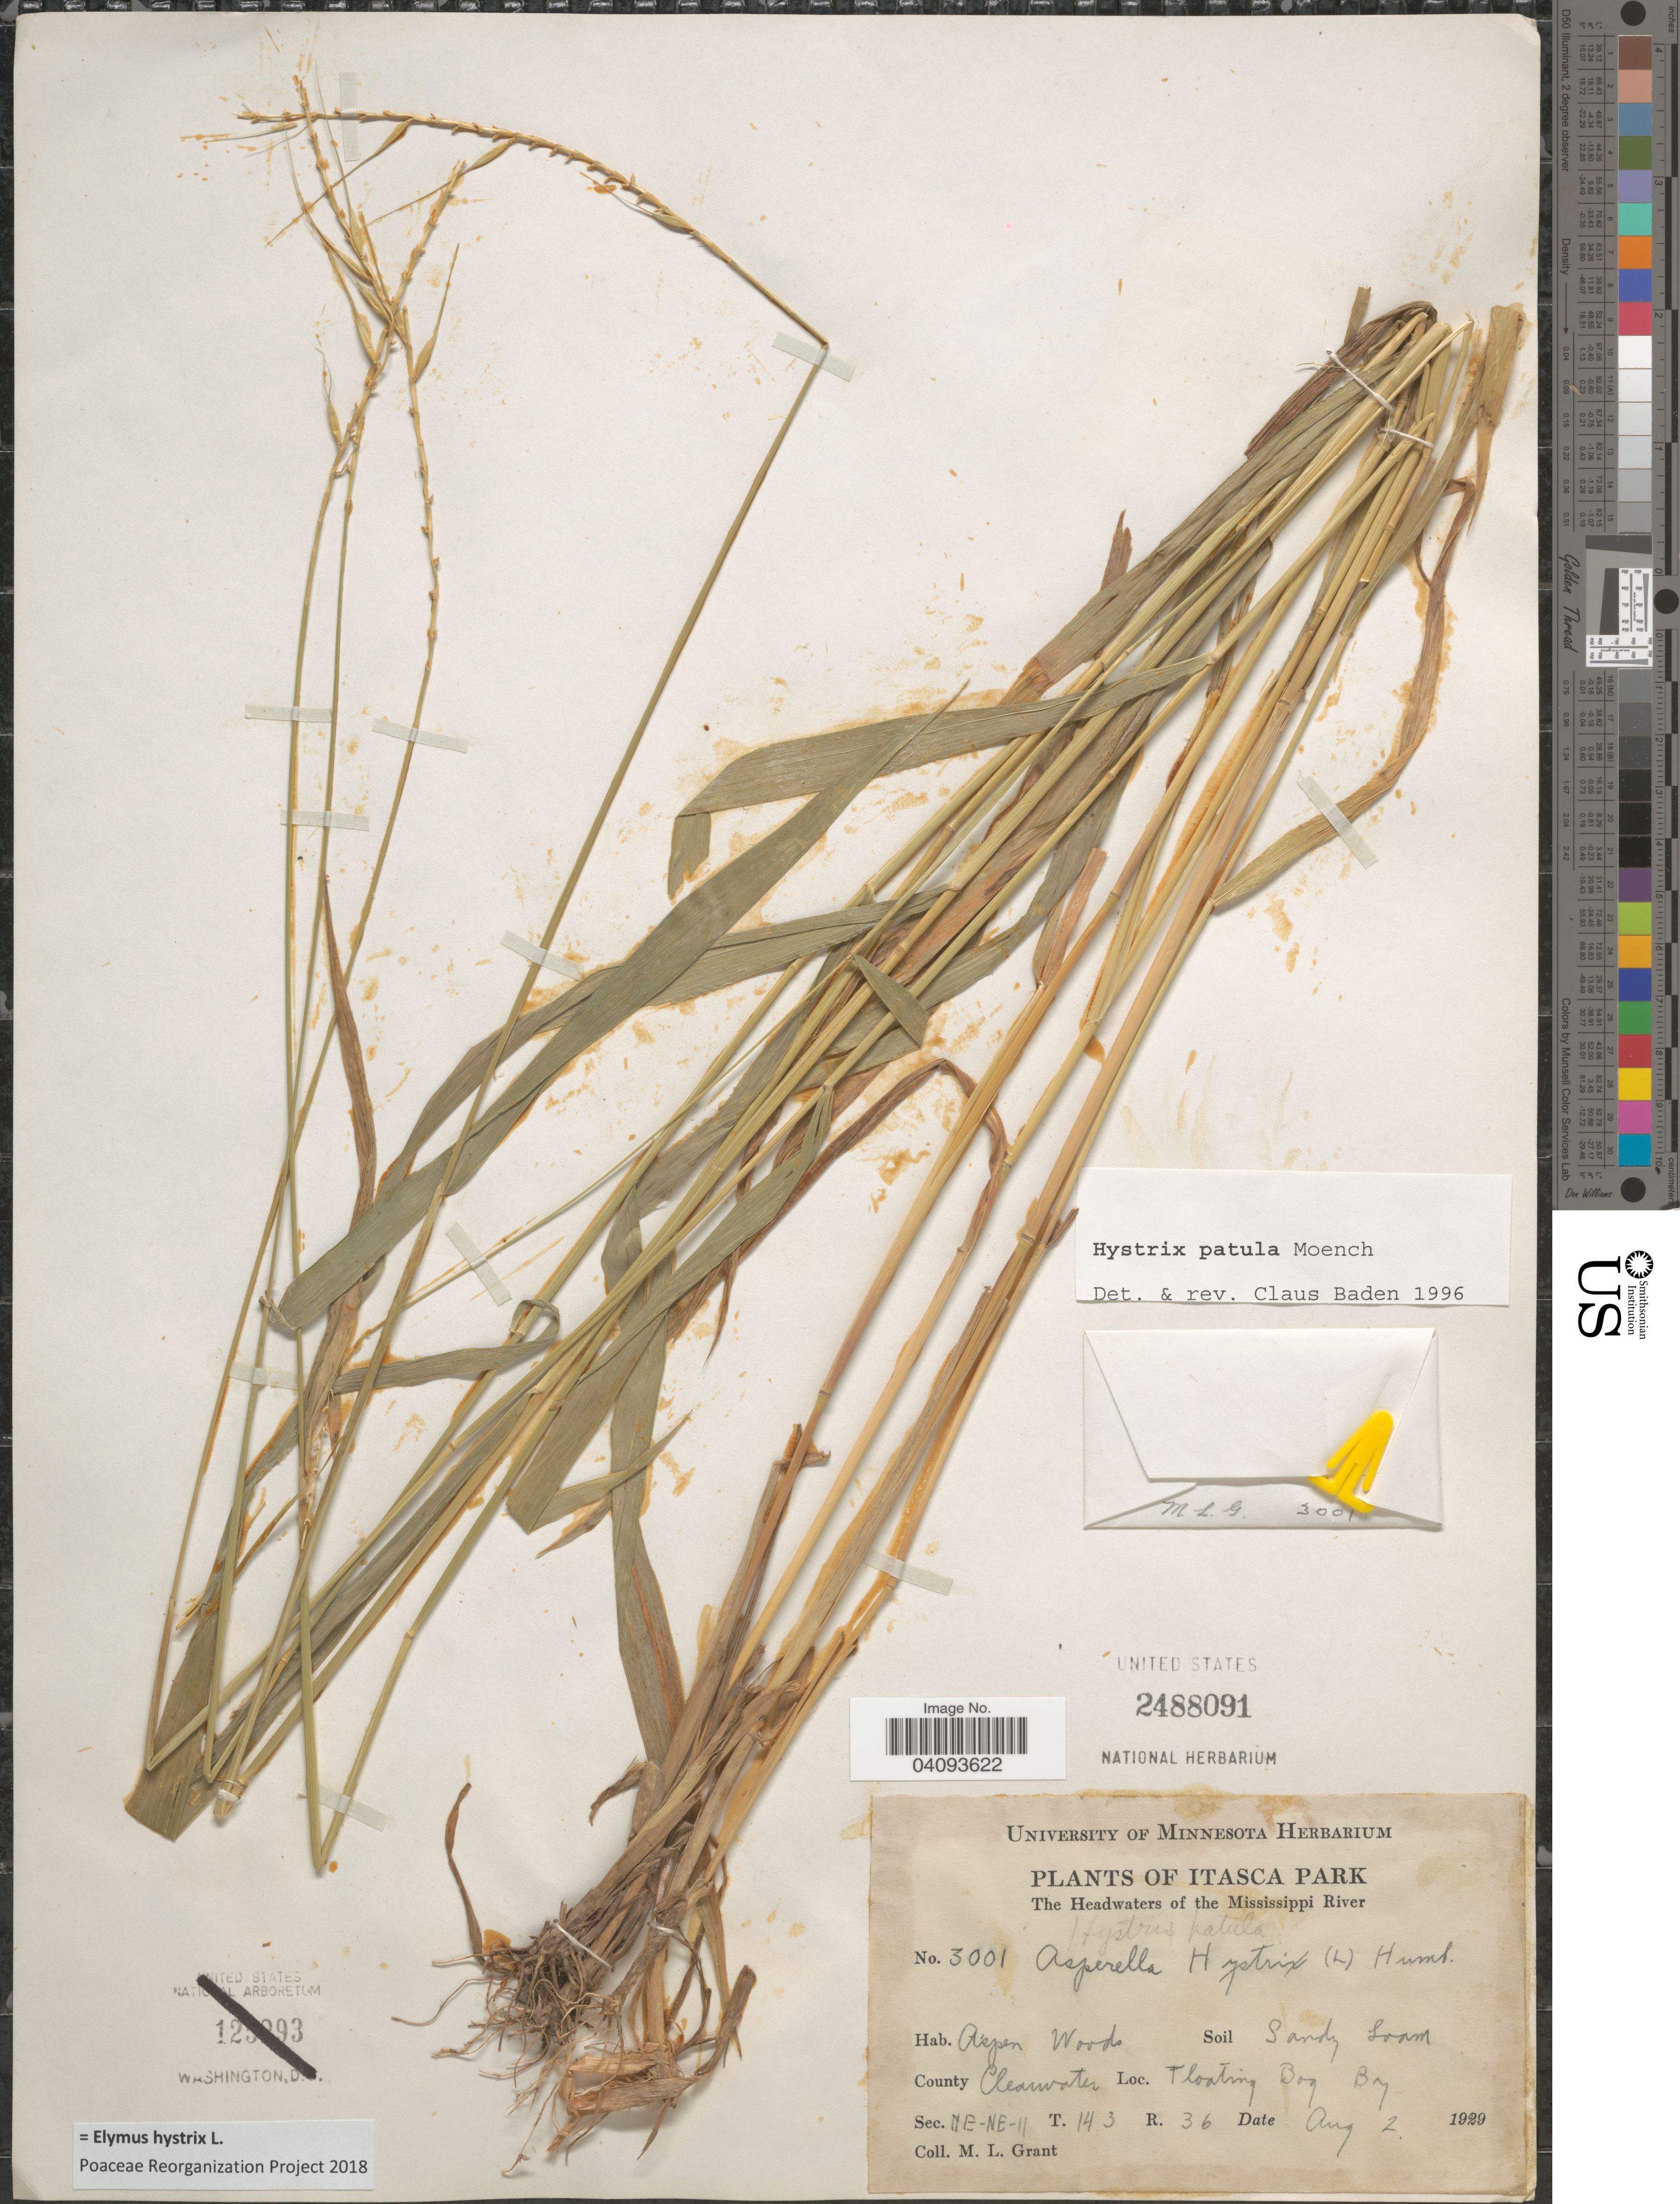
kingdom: Plantae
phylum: Tracheophyta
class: Liliopsida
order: Poales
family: Poaceae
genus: Elymus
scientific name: Elymus hystrix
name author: L.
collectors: M. L. Grant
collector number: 3001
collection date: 1929-08-02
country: United States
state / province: Minnesota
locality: Itasca Park. The Headwaters of the Mississippi River. County Clearwater. Floating Bog Bay. Sec. NE-NE-11. T. 14 3 R. 36.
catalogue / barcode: US 2488091